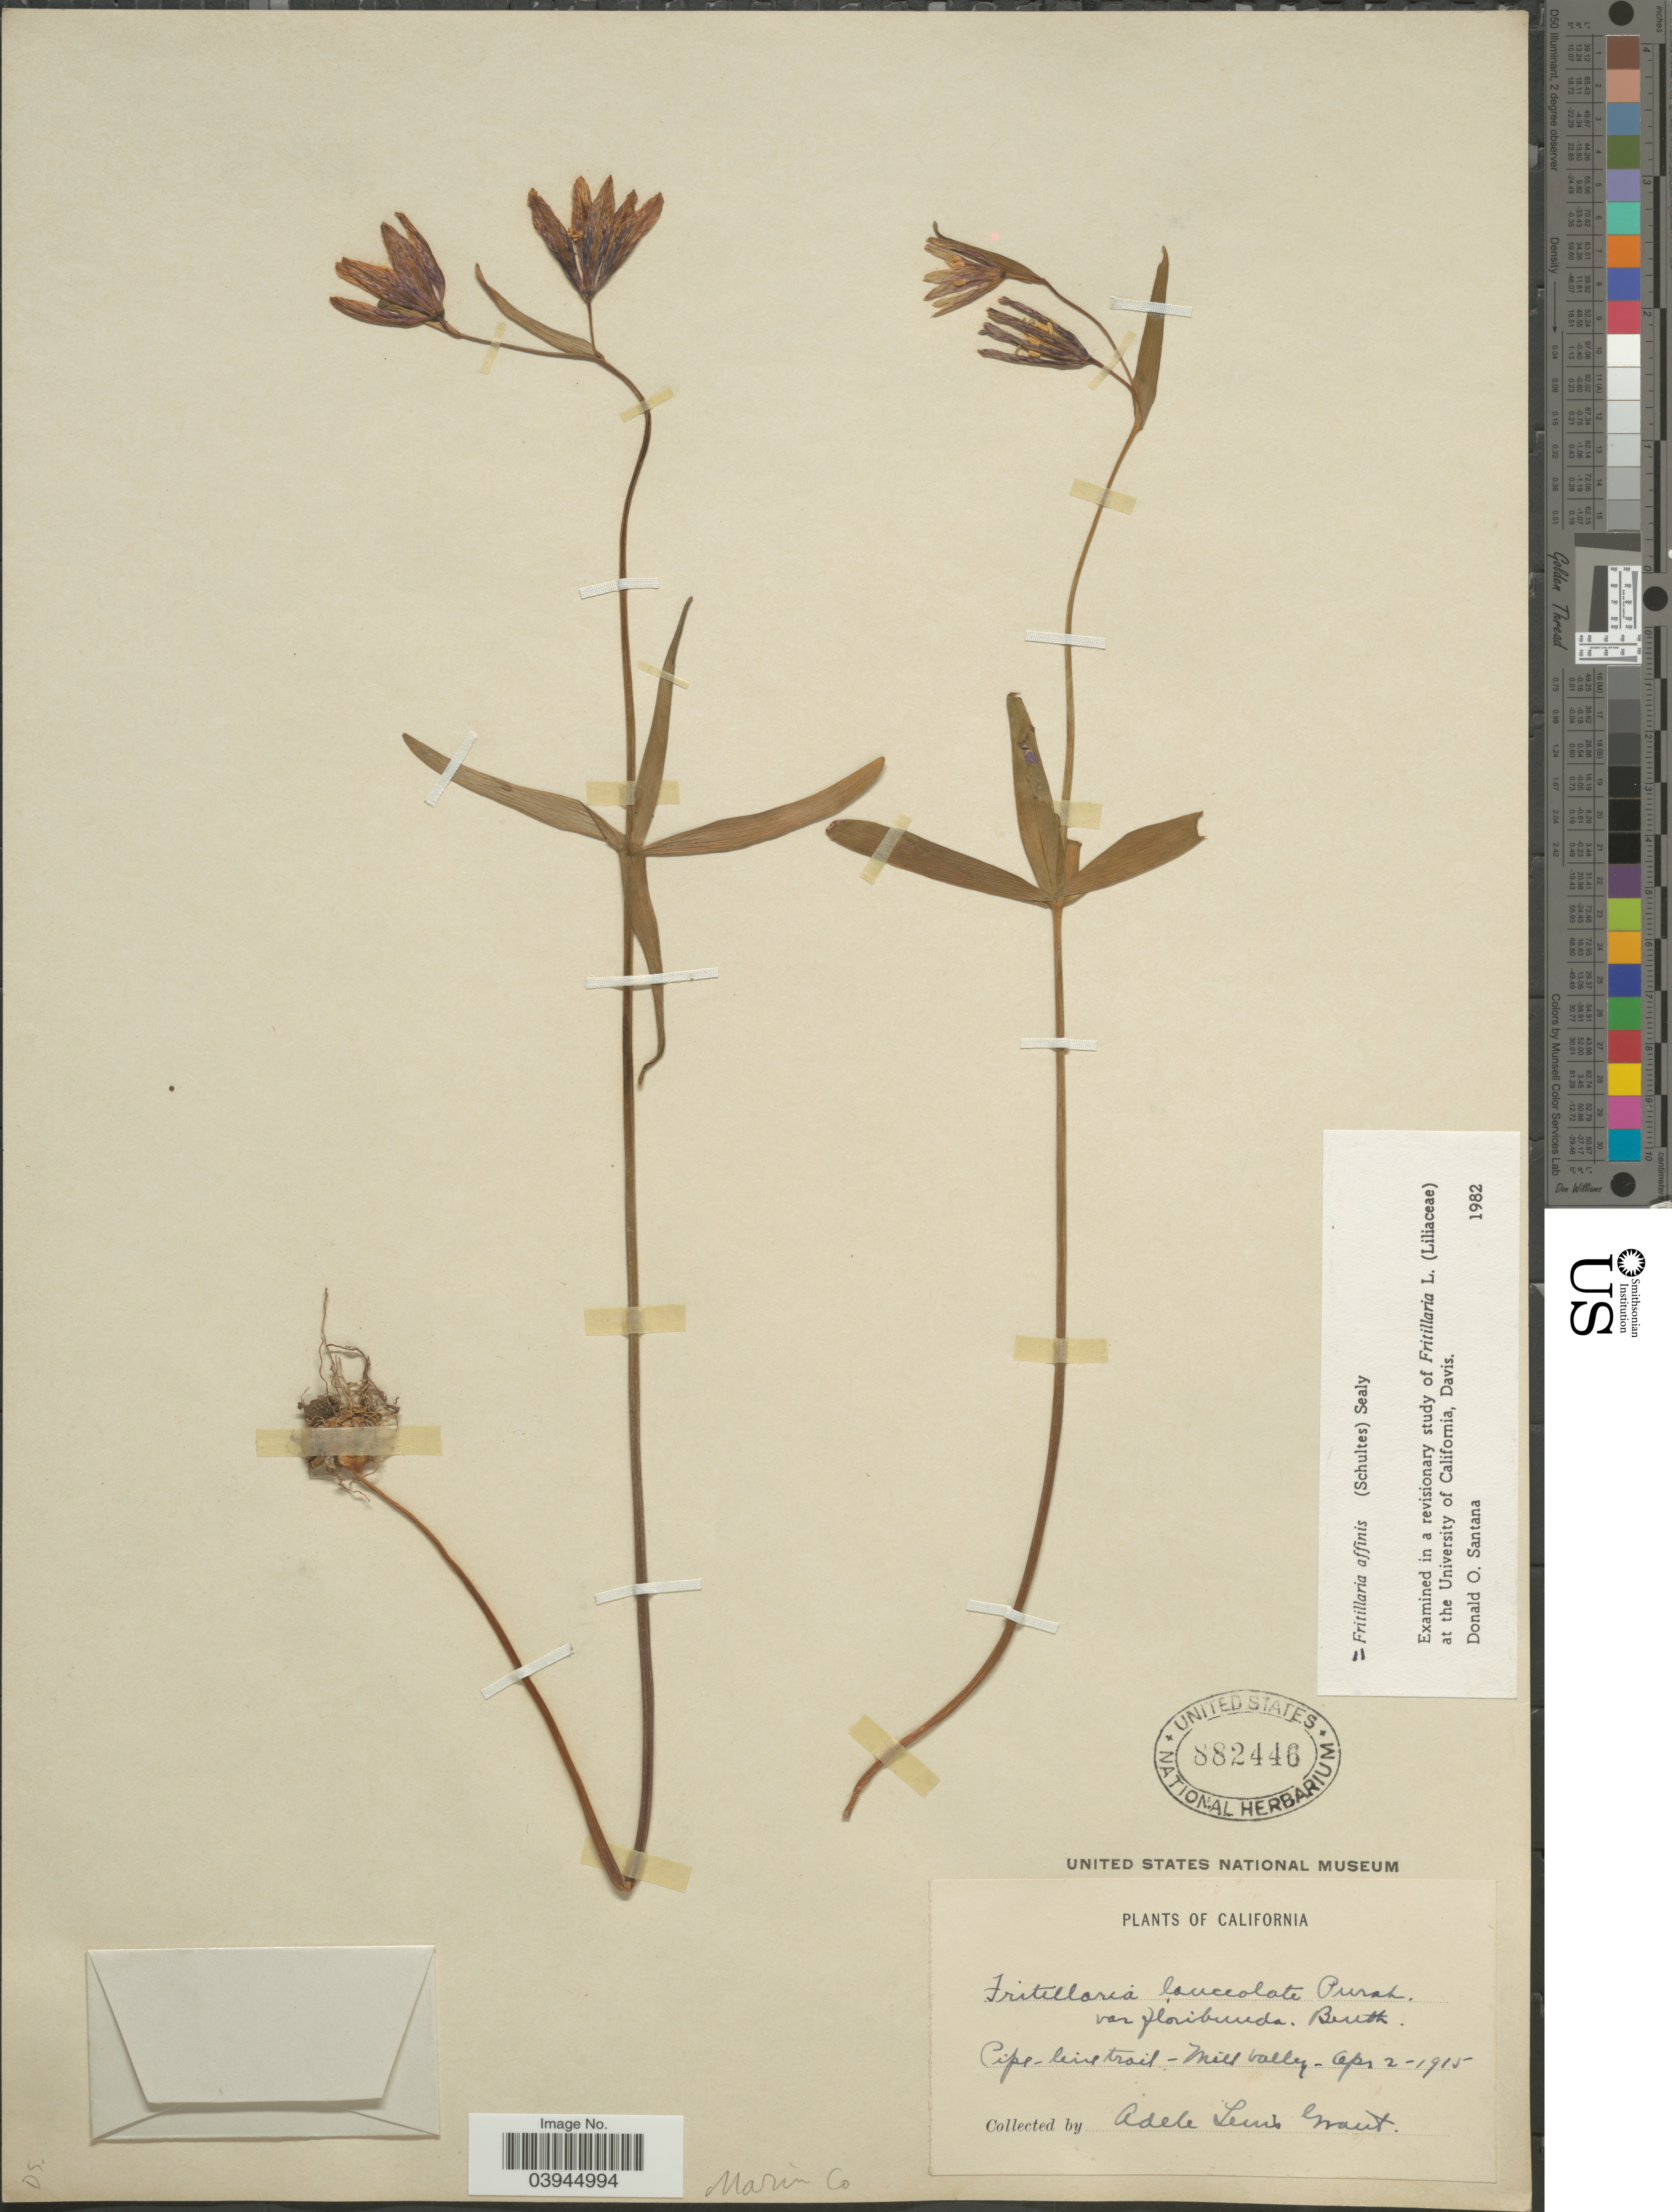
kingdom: Plantae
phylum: Tracheophyta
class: Liliopsida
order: Liliales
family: Liliaceae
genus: Fritillaria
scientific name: Fritillaria affinis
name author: (Schult. & Schult. f.) Sealy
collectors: A. L. Grant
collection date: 1915-04-02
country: United States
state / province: California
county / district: Marin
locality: Cipe-line trail - Mill Valley. Marin Co.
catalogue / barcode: US 882446